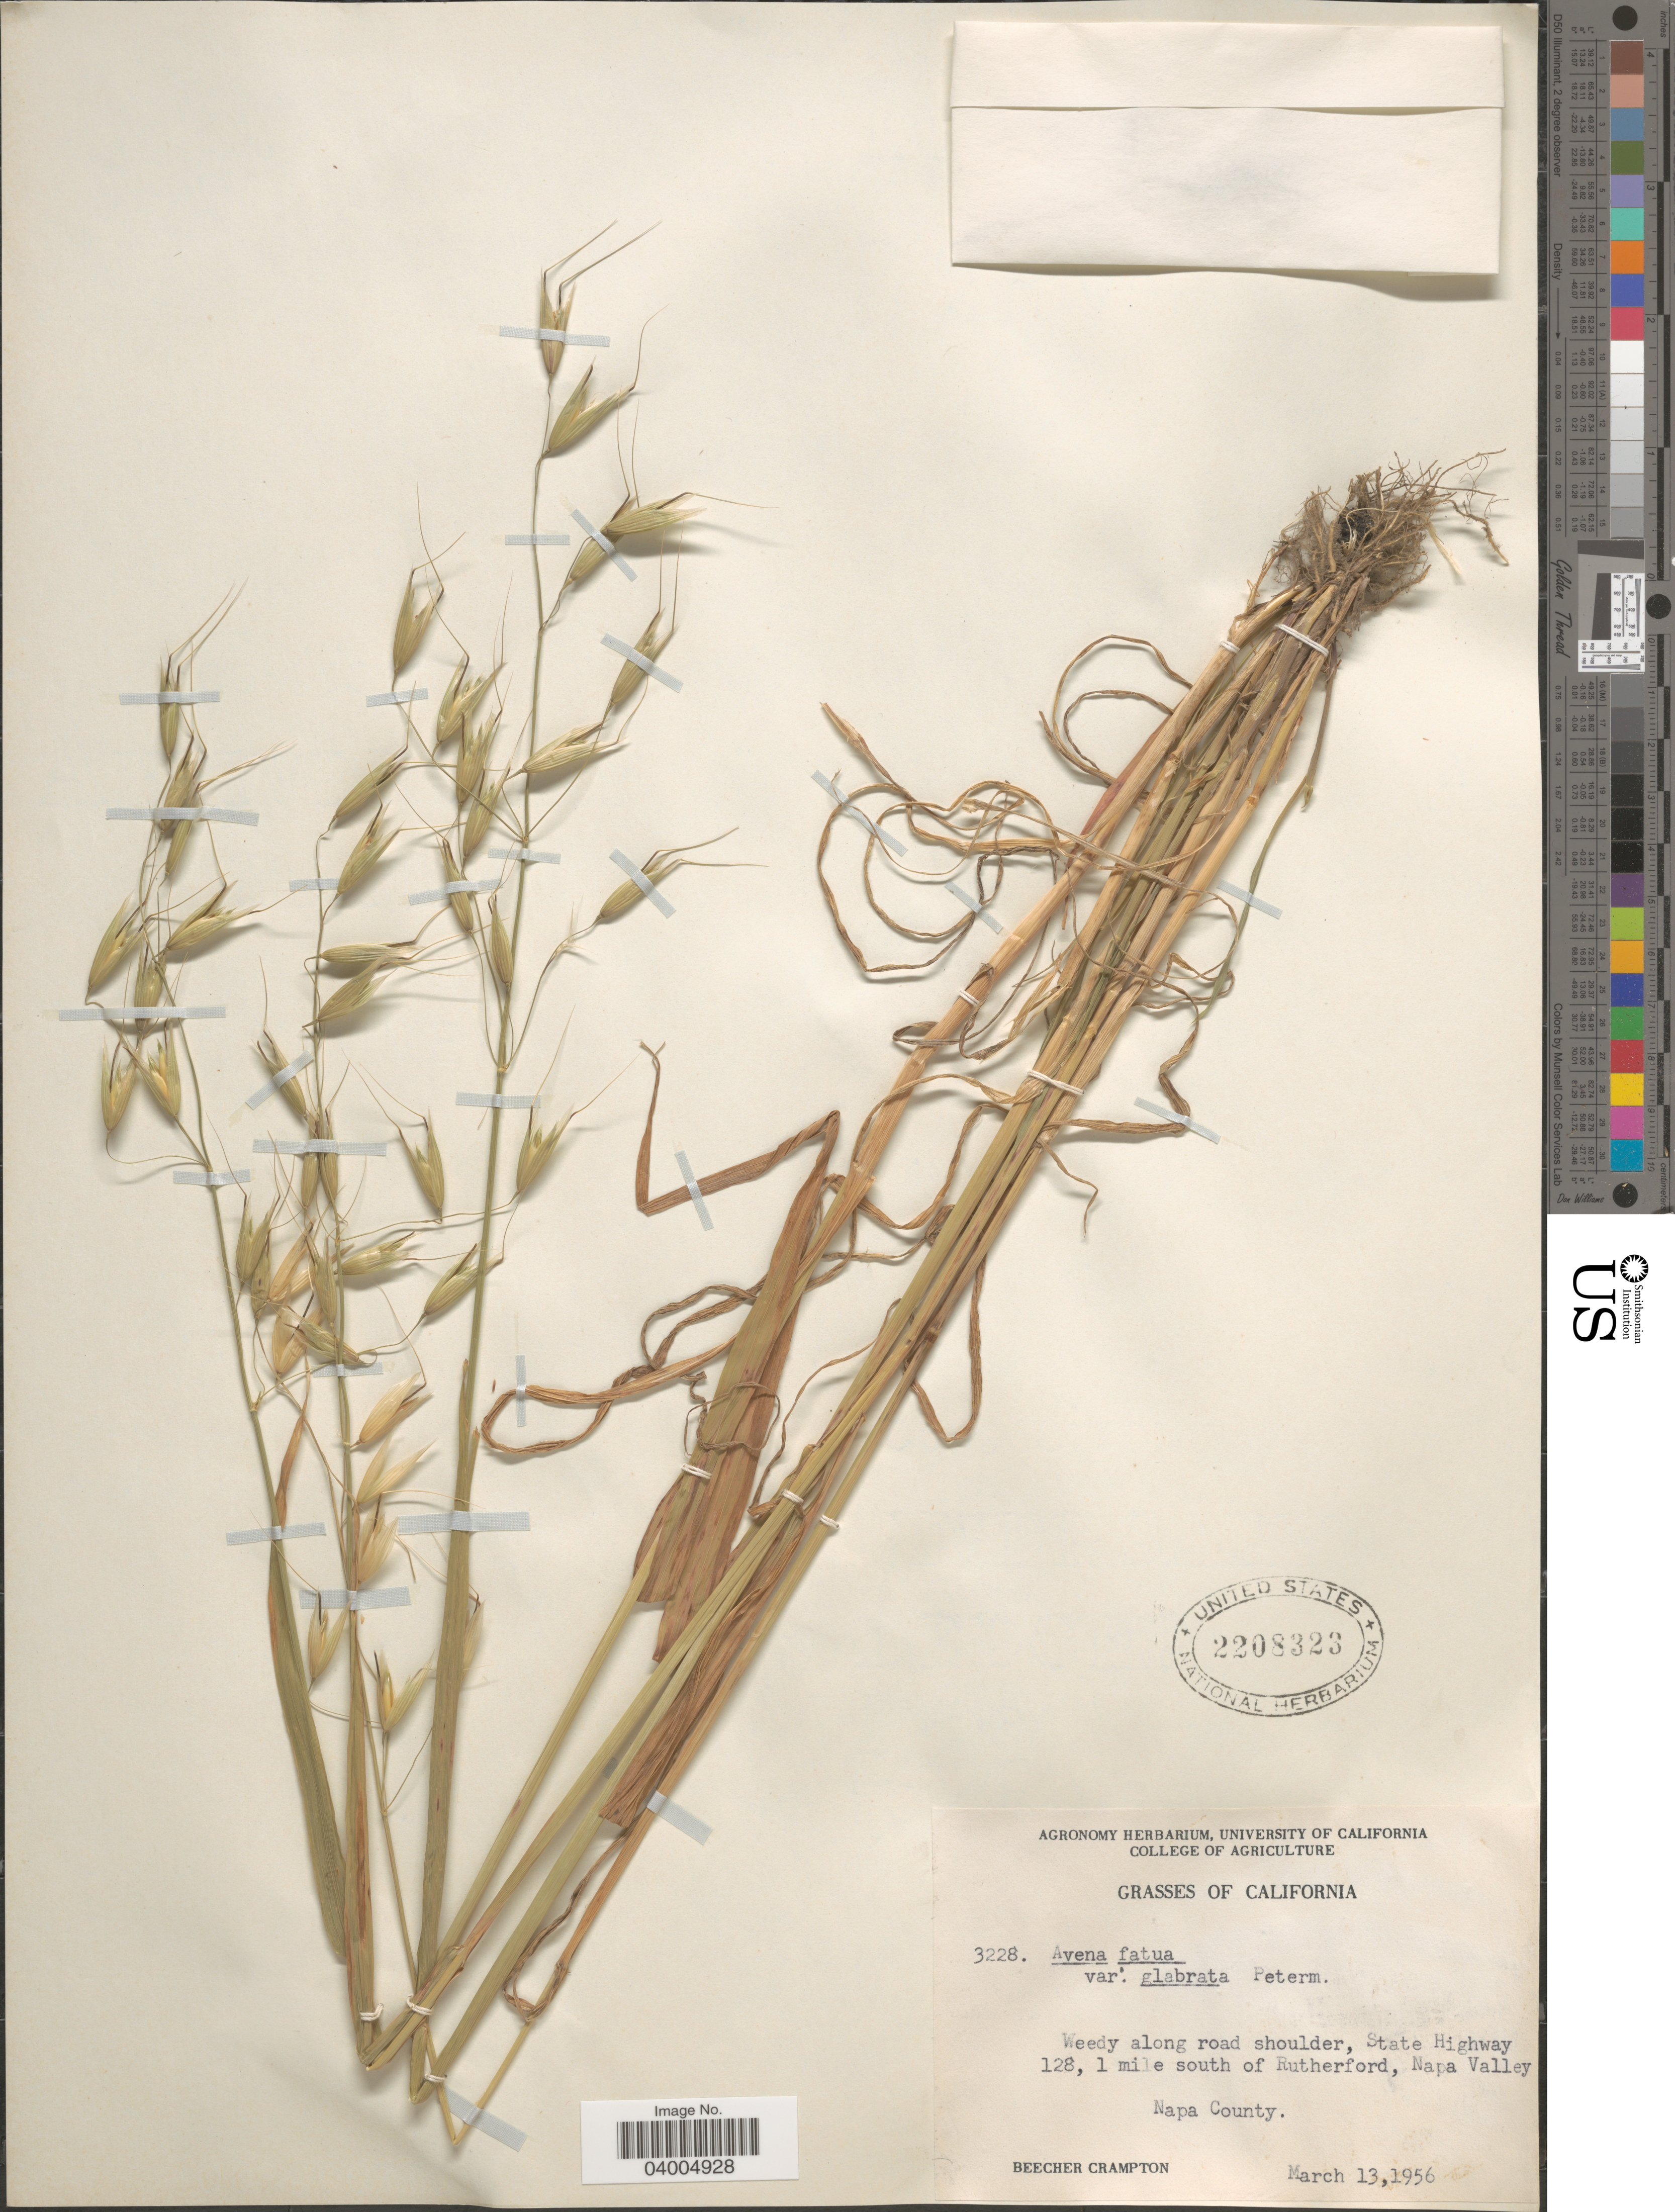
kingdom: Plantae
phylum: Tracheophyta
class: Liliopsida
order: Poales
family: Poaceae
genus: Avena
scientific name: Avena fatua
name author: L.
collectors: B. Crampton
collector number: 3228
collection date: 1956-03-13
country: United States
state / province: California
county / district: Napa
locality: Weedy along road shoulder, State Highway 128, 1 mile south of Rutherford, Napa Valley. Napa County.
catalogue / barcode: US 2208323